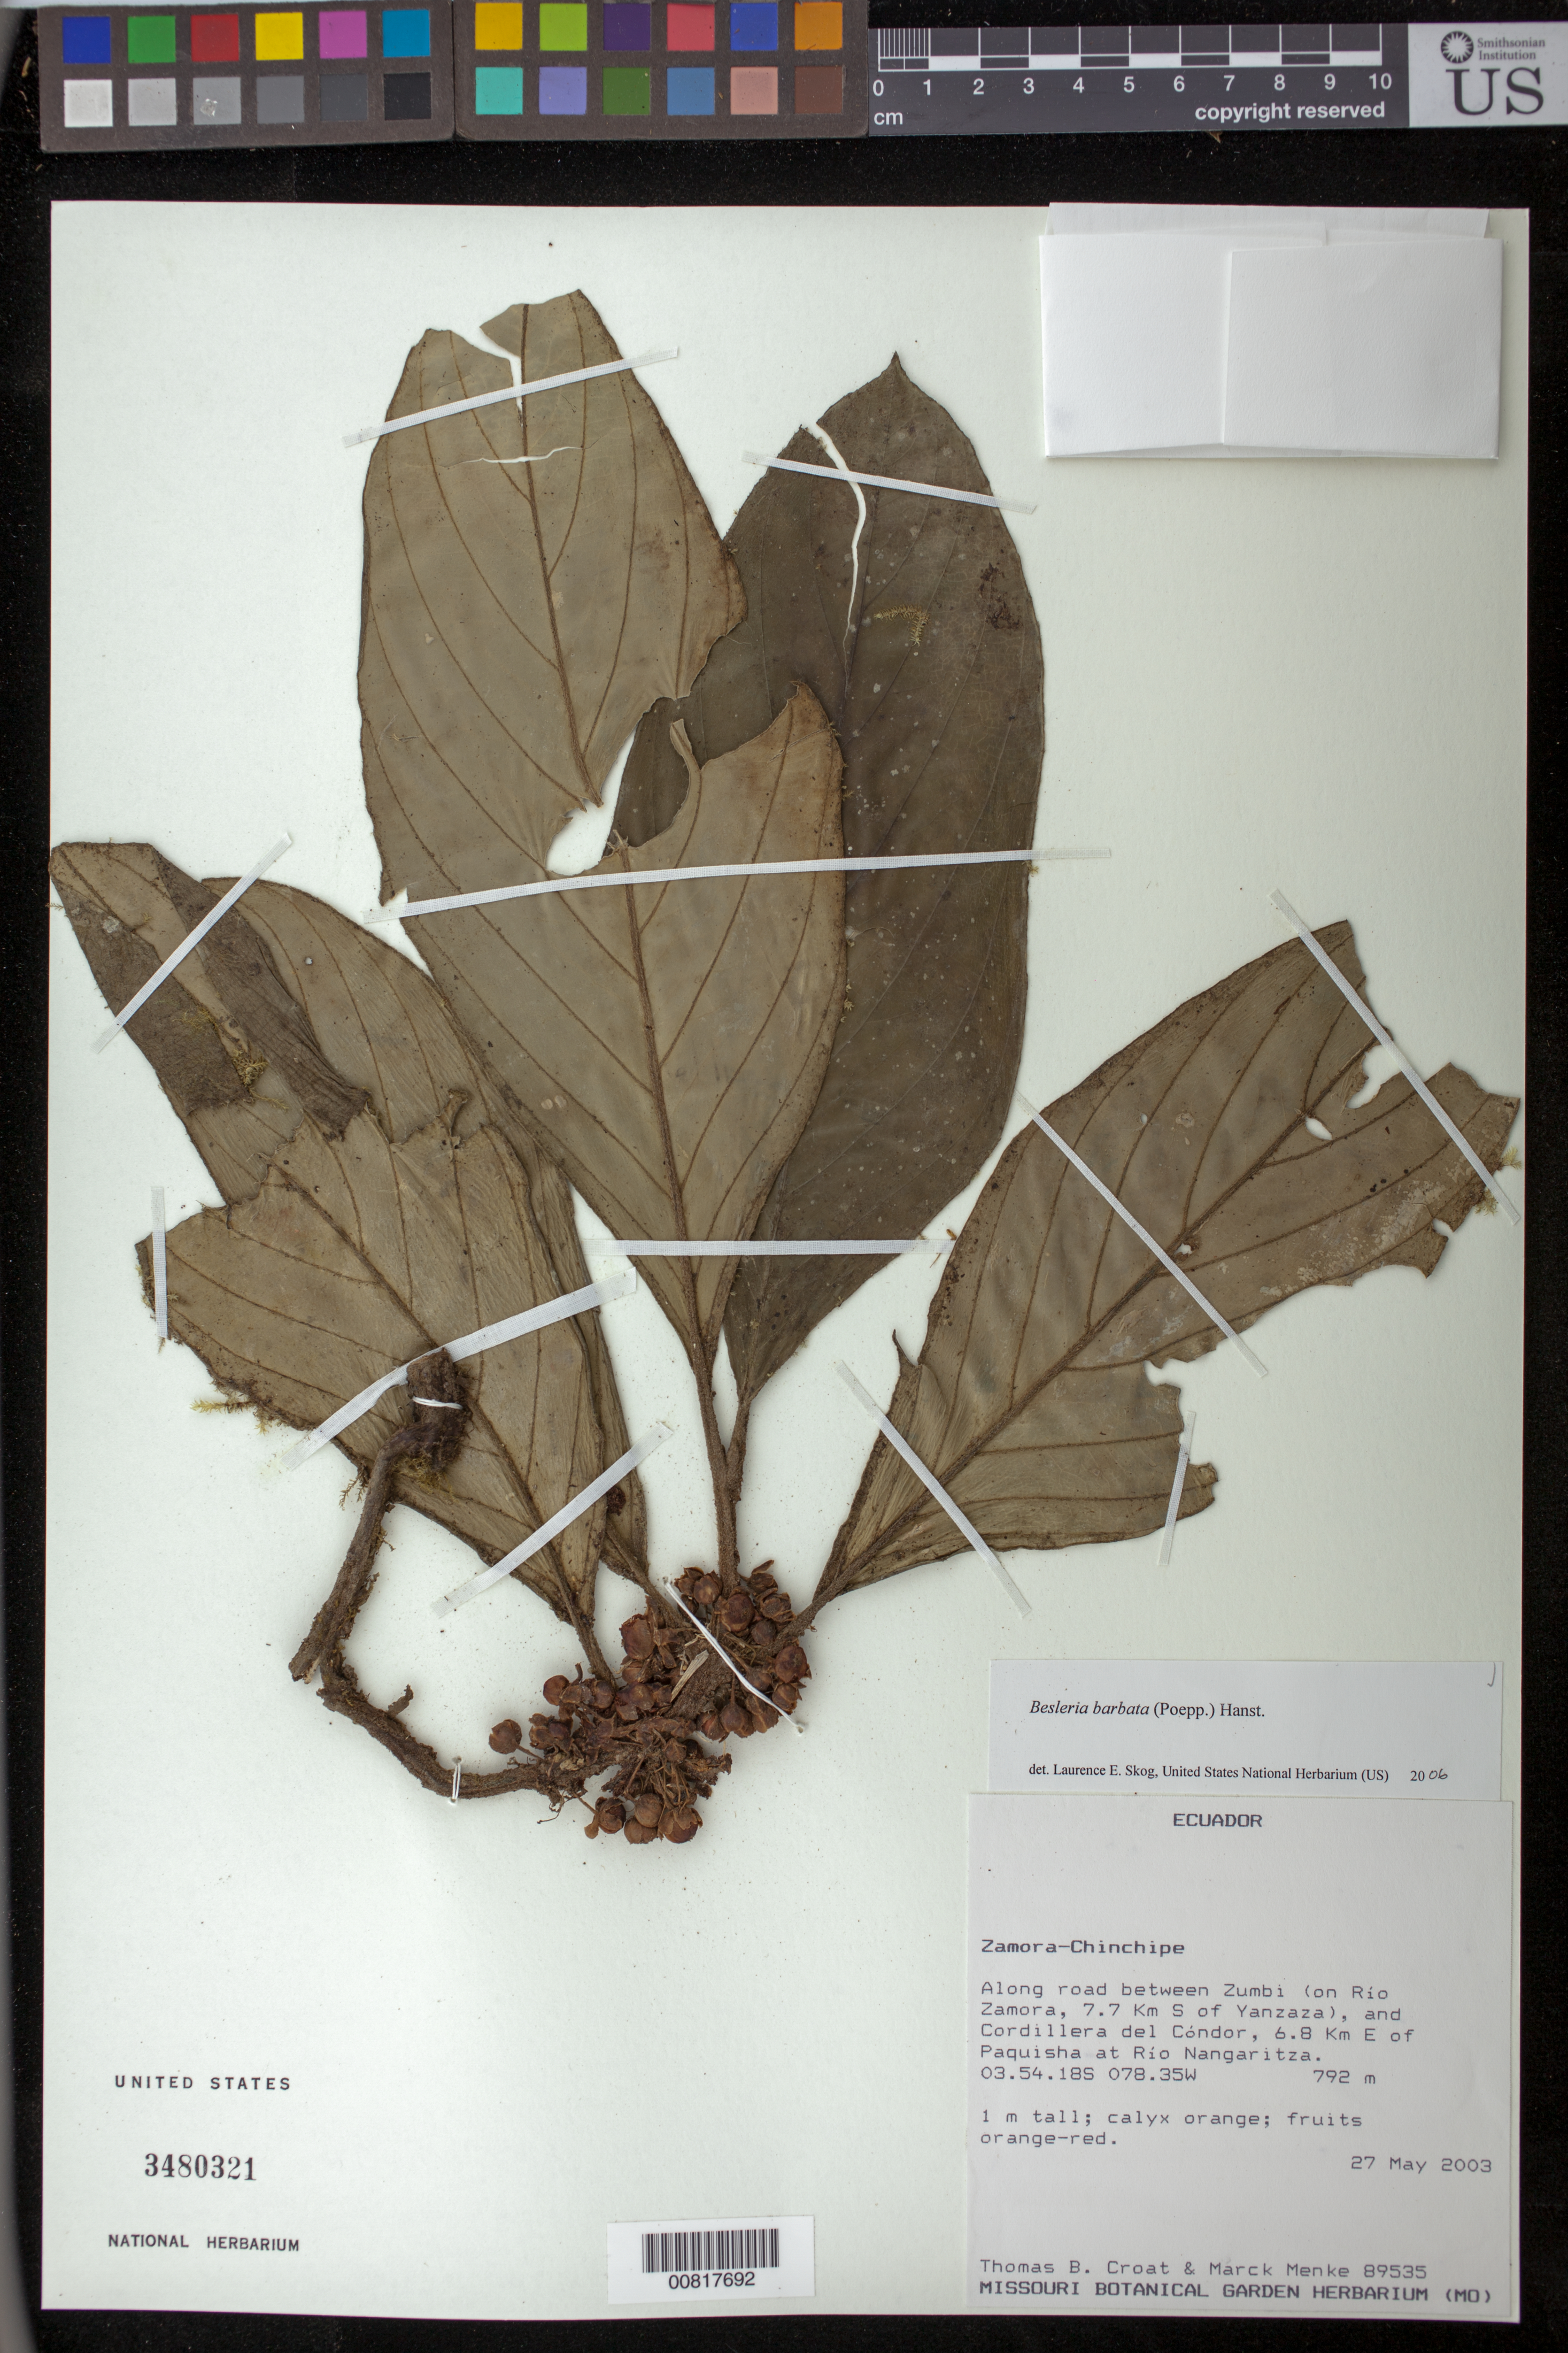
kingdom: Plantae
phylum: Tracheophyta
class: Magnoliopsida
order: Lamiales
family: Gesneriaceae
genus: Besleria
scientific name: Besleria barbata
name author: (Poepp.) Hanst.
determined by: Skog, Laurence E.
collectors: T. B. Croat & M. Menke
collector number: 89535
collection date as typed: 27 May 2003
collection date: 2003-05-27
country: Ecuador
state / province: Zamora-Chinchipe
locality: Along road between Zumbi (on Rio Zamora, 7.7 km S of Yanzaza), and Cordillera del Condor, 6.8 km E of Paquisha at Rio Nangaritza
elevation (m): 792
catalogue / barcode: US 3480321